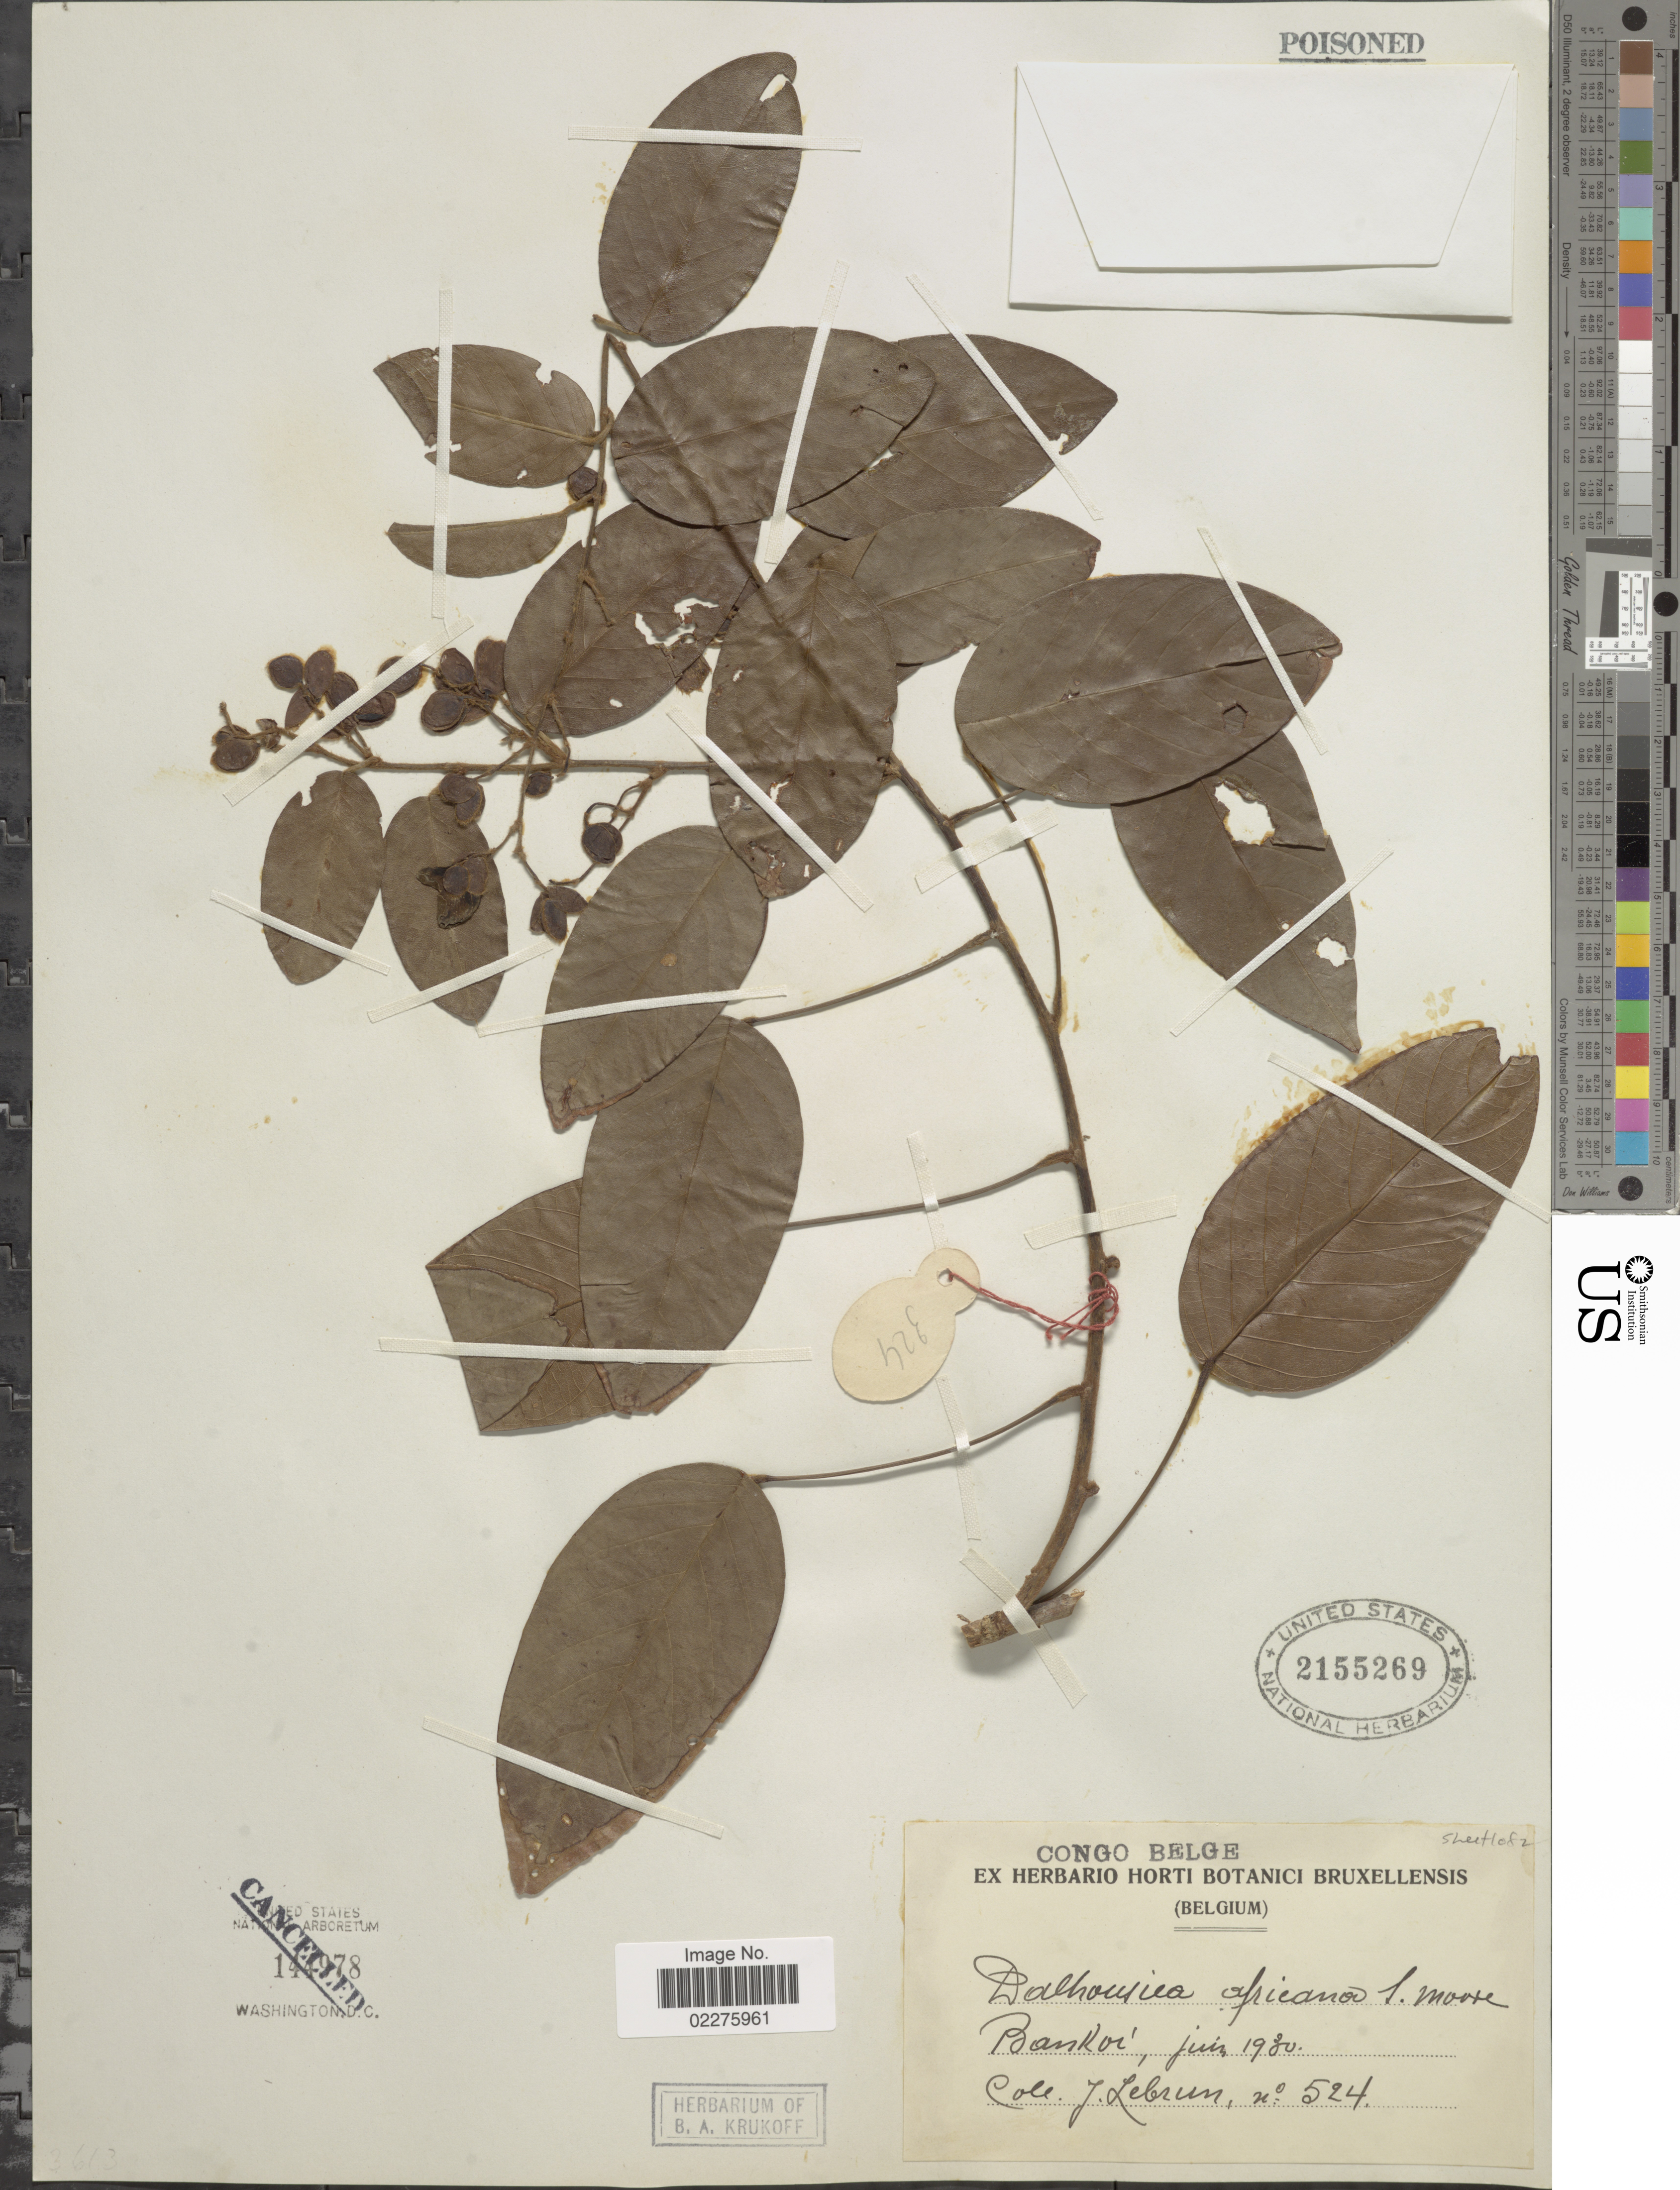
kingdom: Plantae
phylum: Tracheophyta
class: Magnoliopsida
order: Fabales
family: Fabaceae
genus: Dalhousiea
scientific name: Dalhousiea africana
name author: S. Moore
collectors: J. A. Lebrun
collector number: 524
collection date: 1930-06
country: Congo, Democratic Republic of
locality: Congo Belge, Bankoi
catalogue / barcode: US 2155269